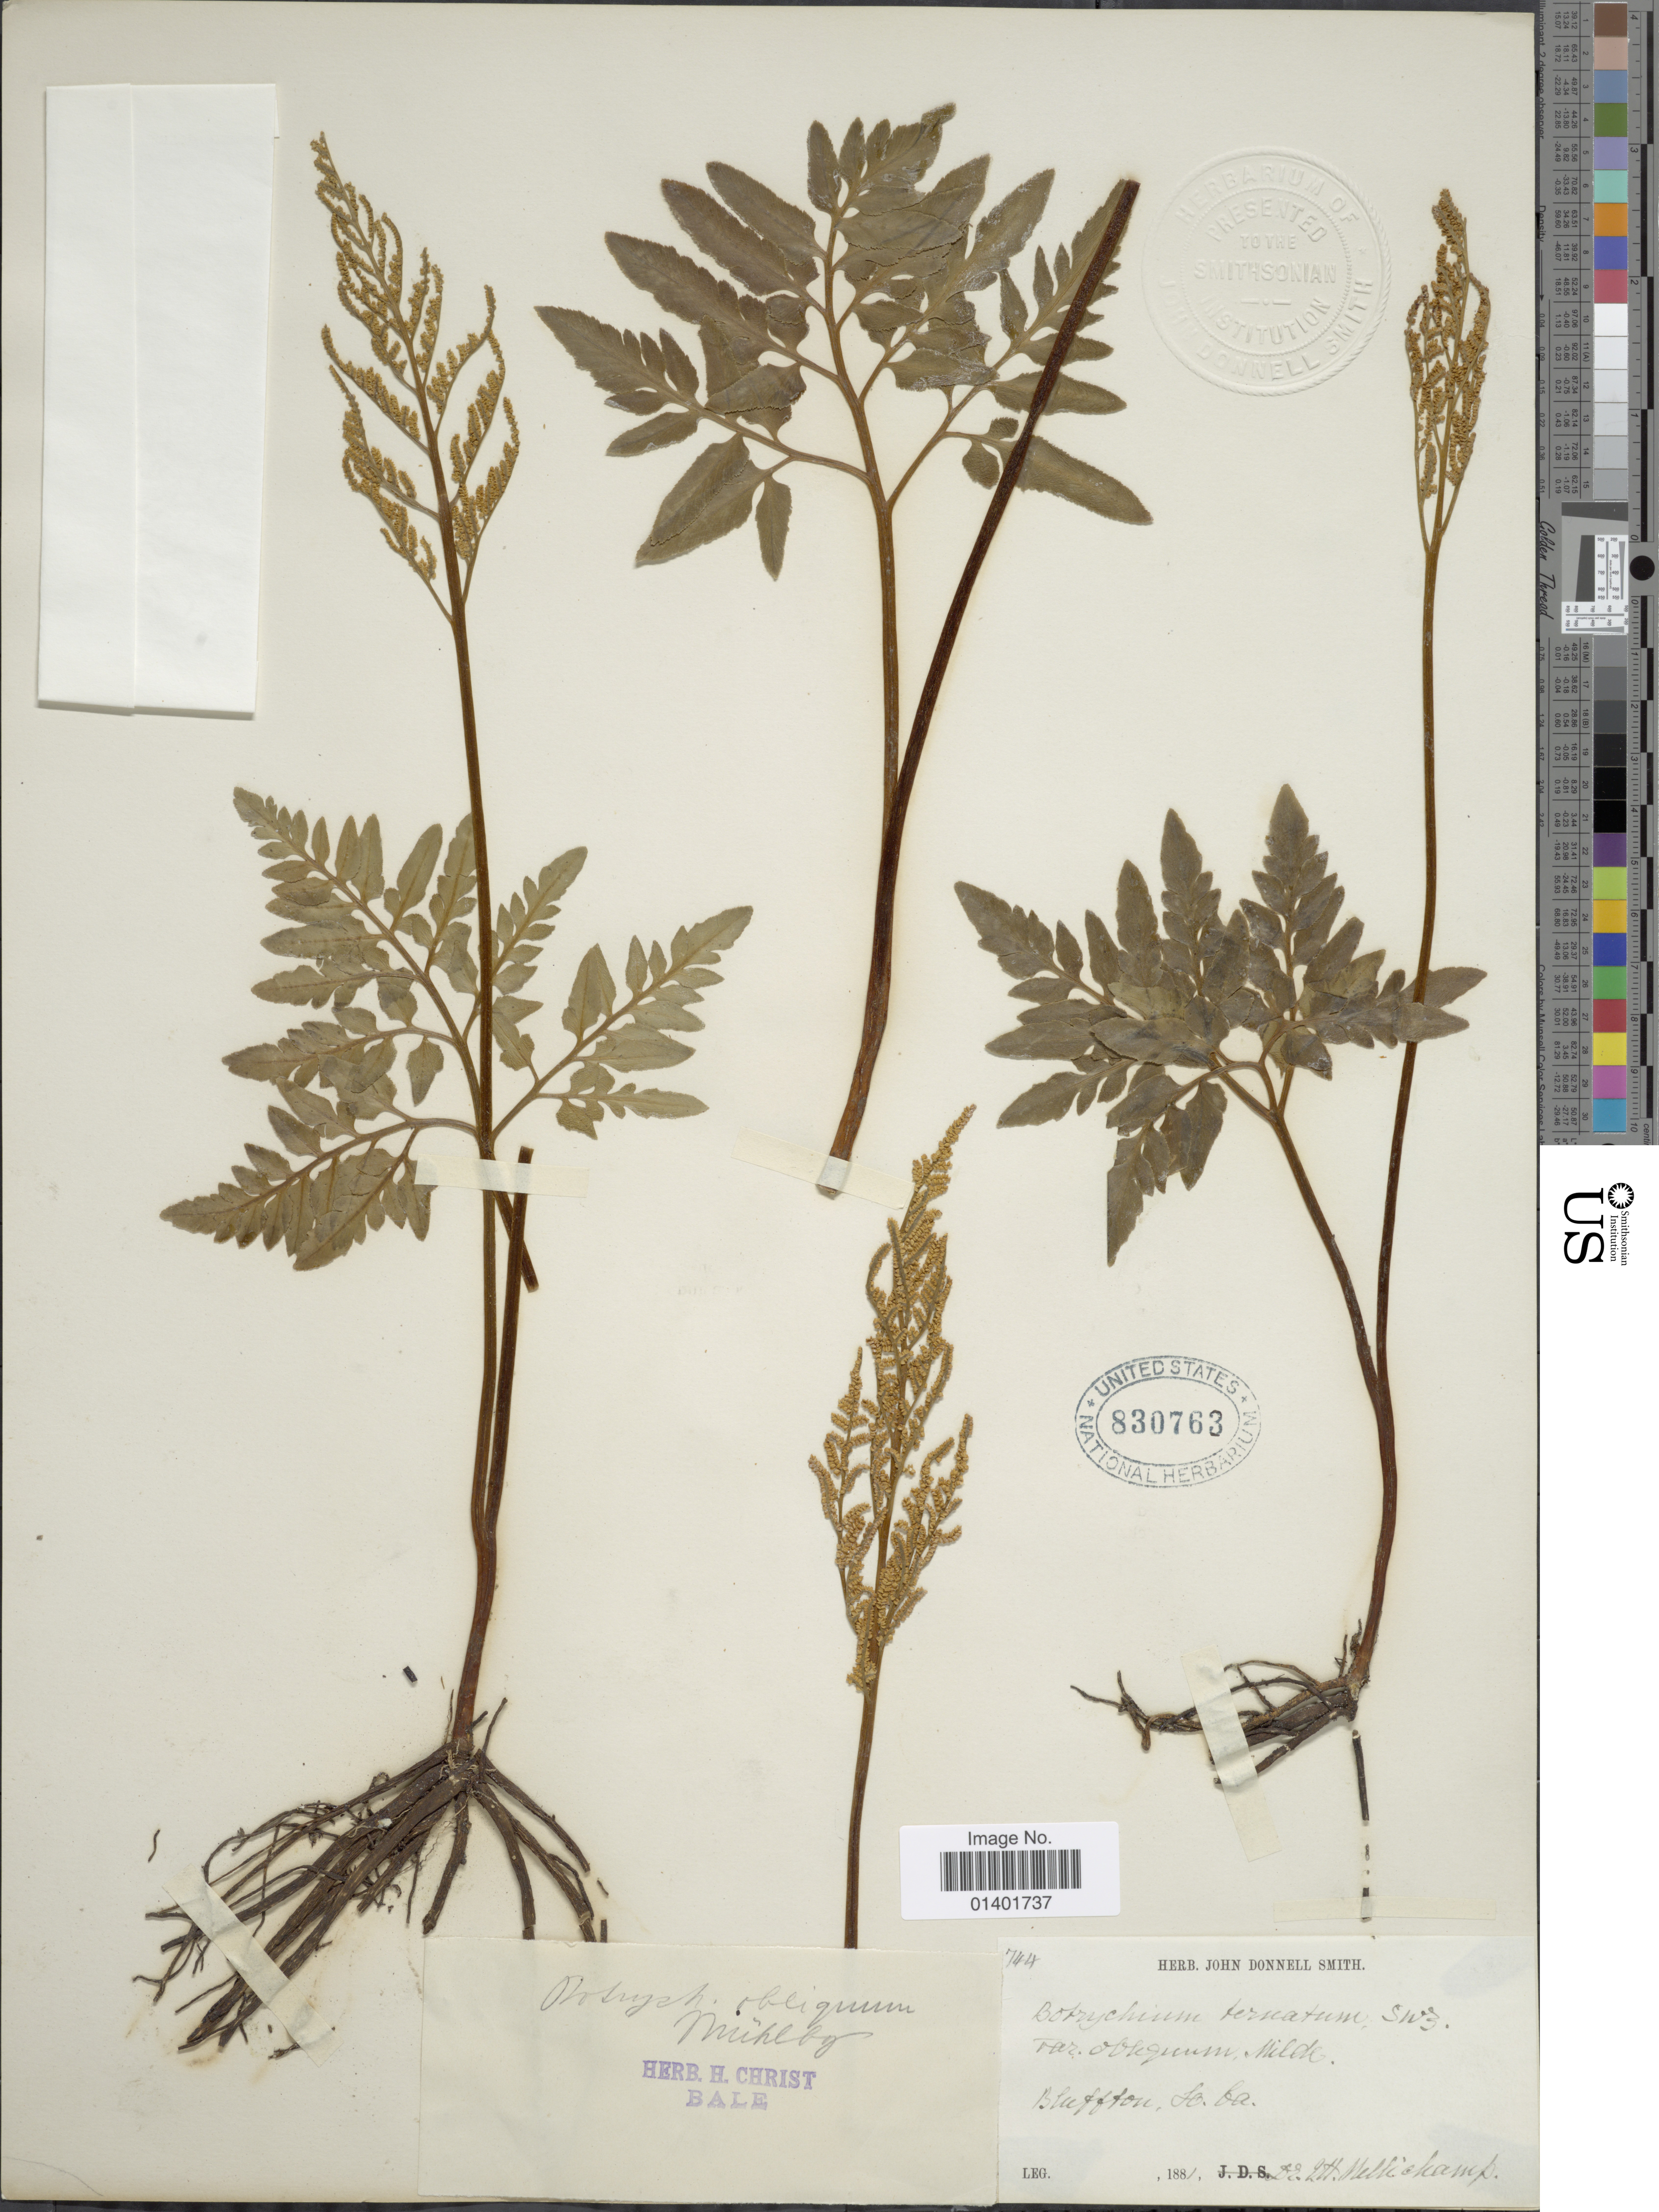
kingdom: Plantae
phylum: Tracheophyta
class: Polypodiopsida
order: Ophioglossales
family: Ophioglossaceae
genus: Botrychium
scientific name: Botrychium dissectum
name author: Spreng.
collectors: J. H. Mellichamp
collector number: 744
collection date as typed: Transcribed d/m/y: //188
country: United States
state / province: South Carolina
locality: Bluffton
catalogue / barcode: US 830763